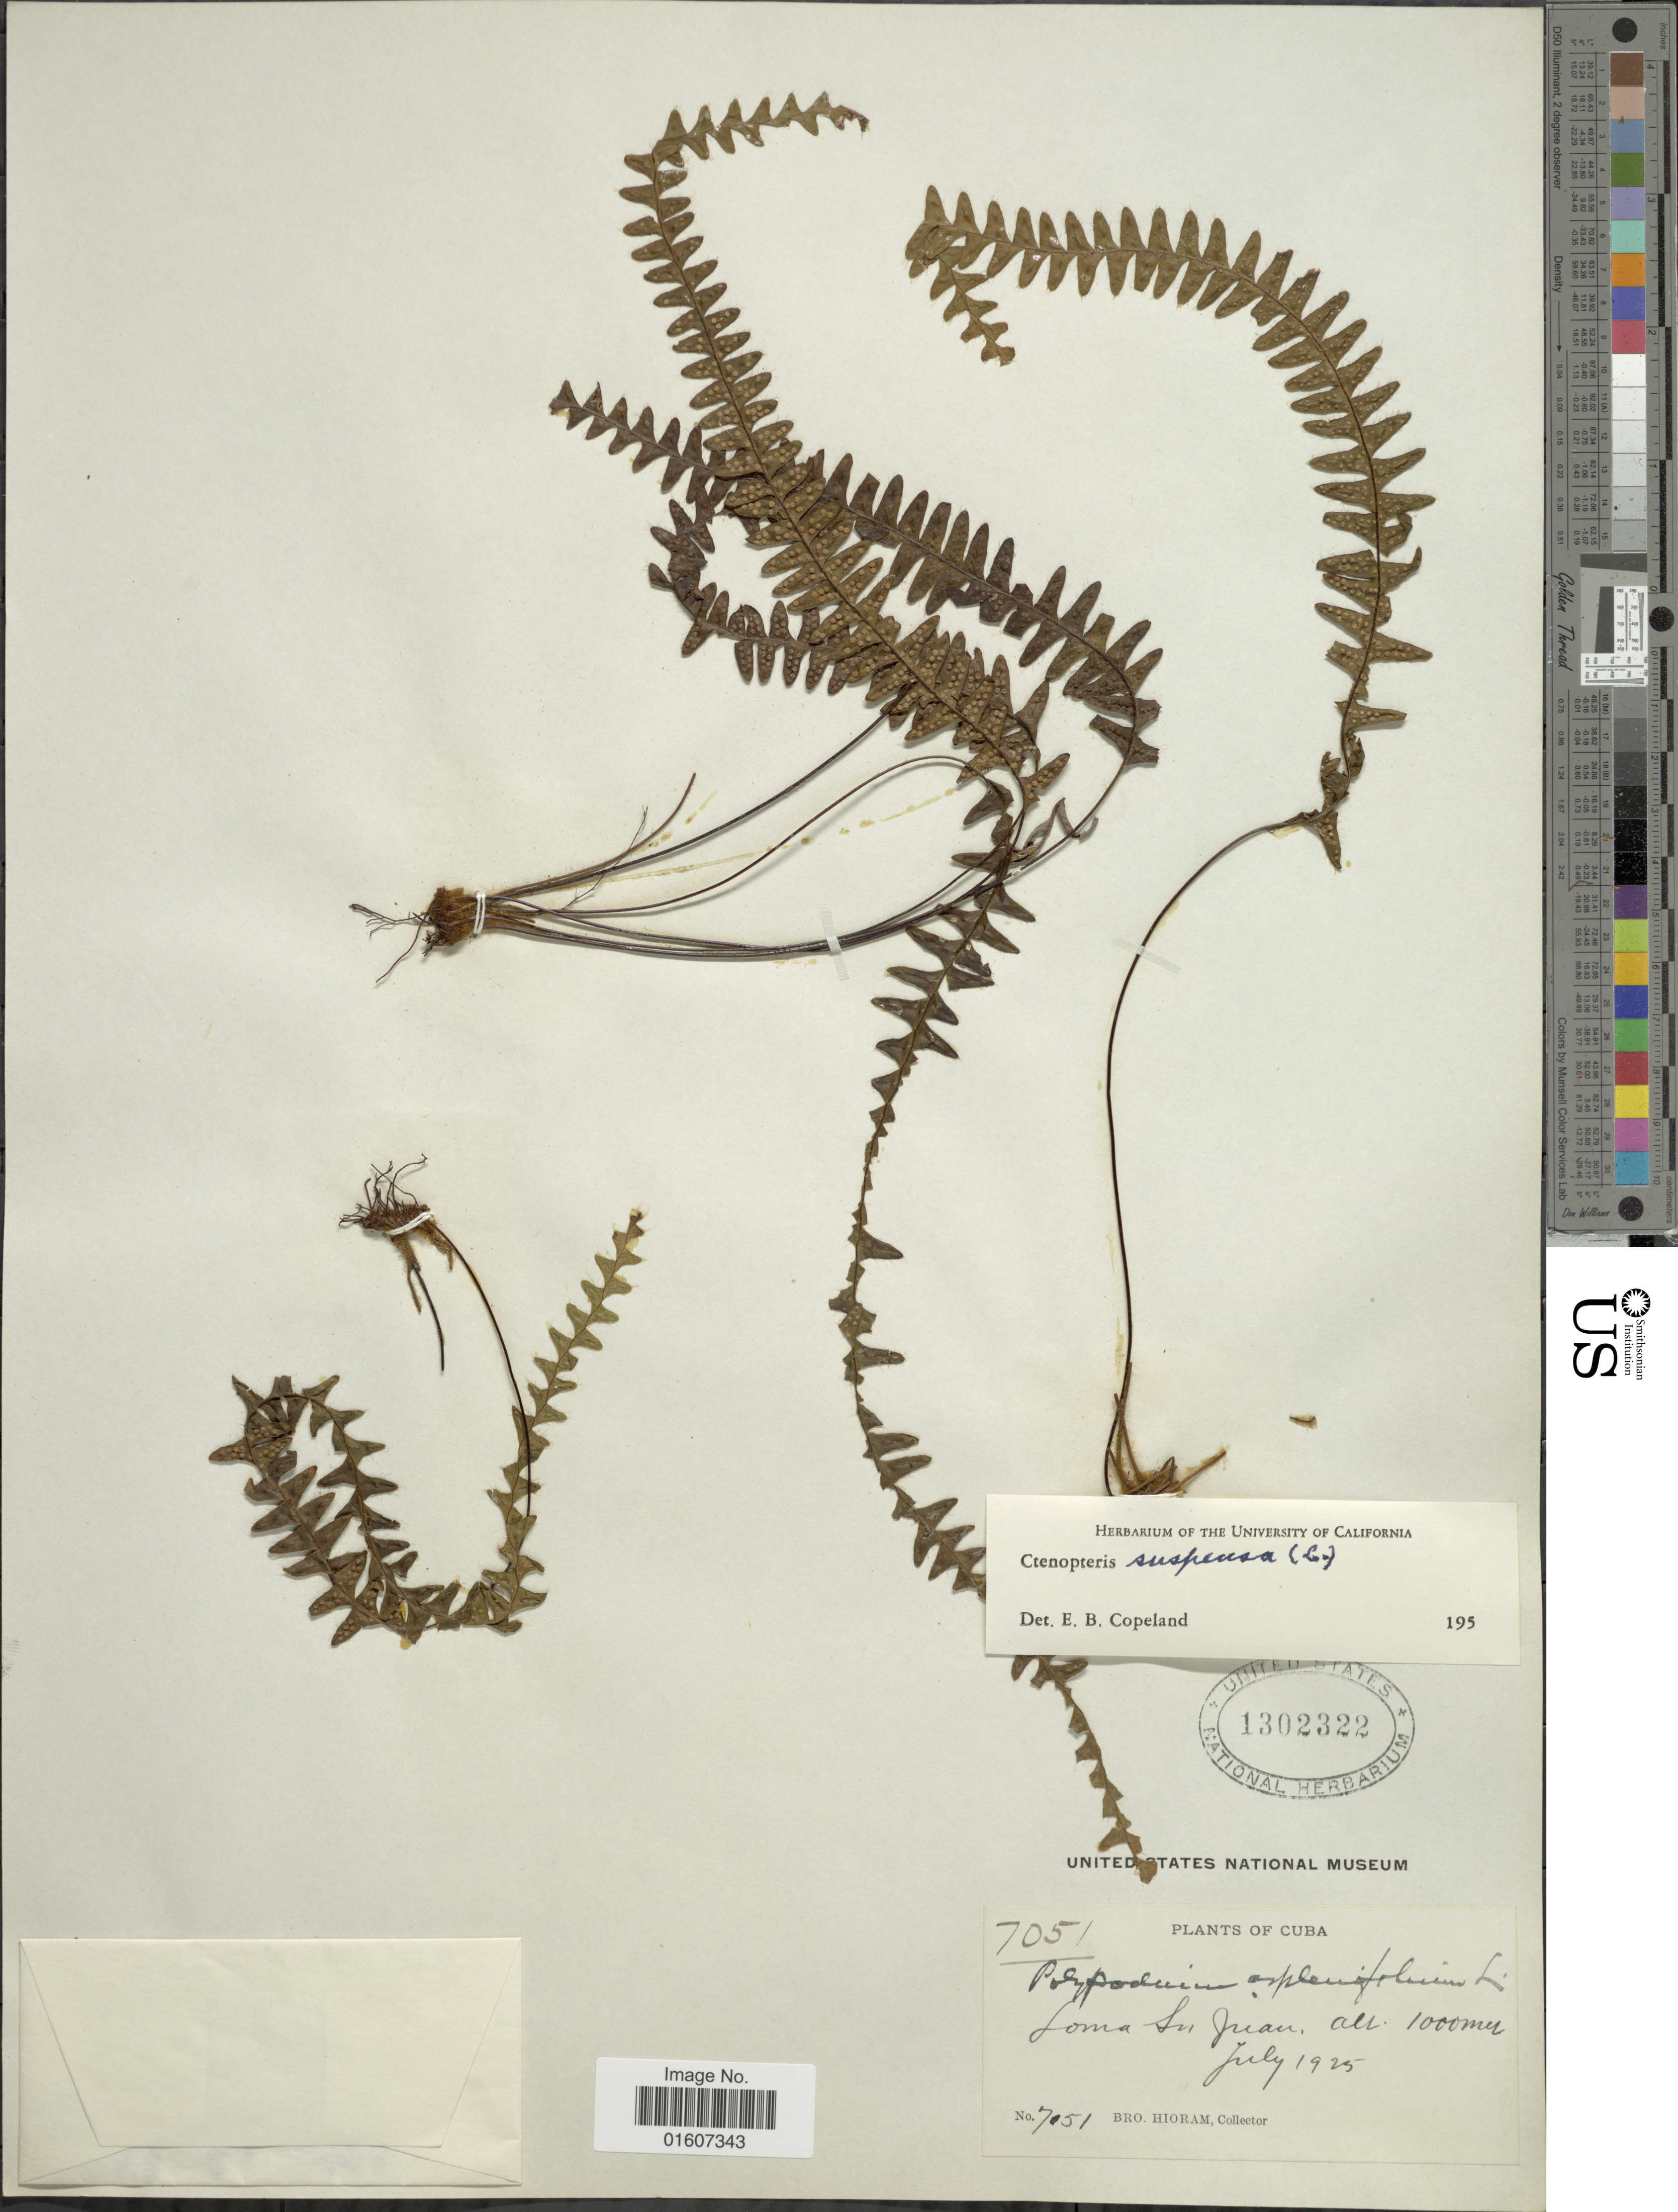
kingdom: Plantae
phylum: Tracheophyta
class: Polypodiopsida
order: Polypodiales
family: Polypodiaceae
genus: Terpsichore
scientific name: Terpsichore asplenifolia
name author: (L.) A.R. Sm.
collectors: Bro. Hioram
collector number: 7051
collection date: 1925-07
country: Cuba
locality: Loma Su Juan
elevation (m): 1000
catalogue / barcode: US 1302322